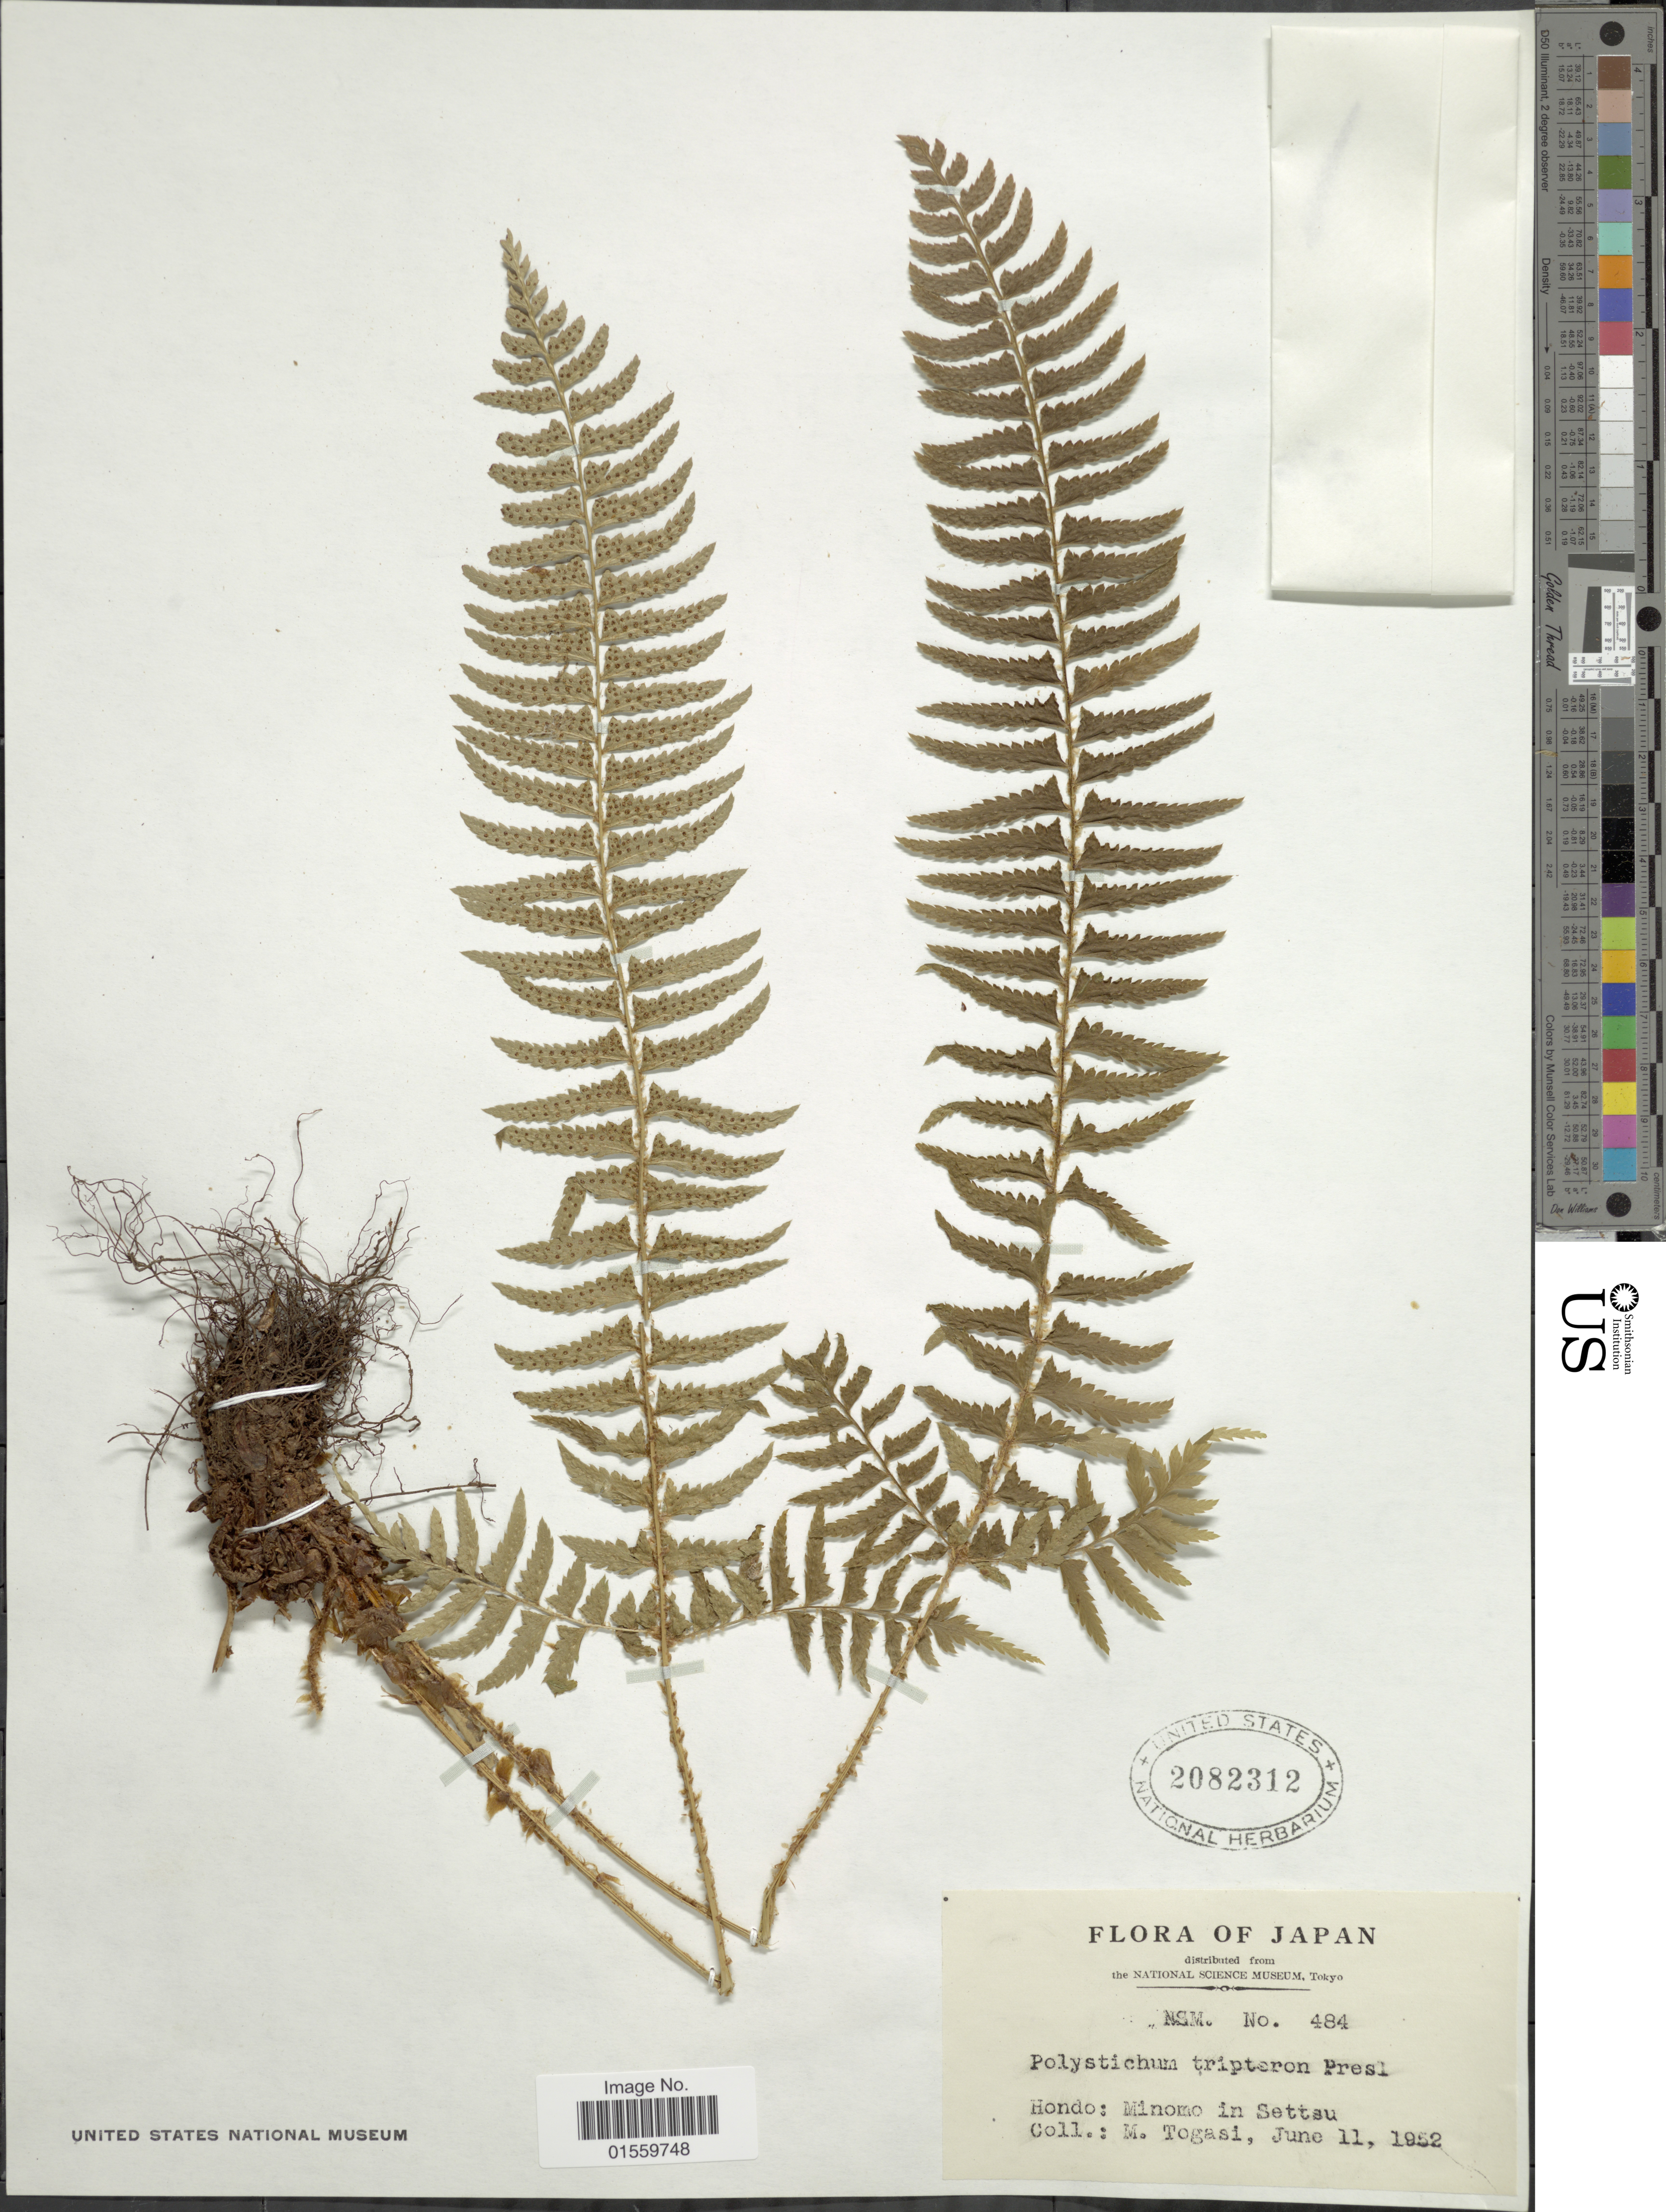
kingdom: Plantae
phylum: Tracheophyta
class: Polypodiopsida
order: Polypodiales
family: Dryopteridaceae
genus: Polystichum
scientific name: Polystichum tripteron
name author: (Kunze) C. Presl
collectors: M. Togasi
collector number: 484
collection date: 1952-06-11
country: Japan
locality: Hondo: Minomo in Settsu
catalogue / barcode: US 2082312